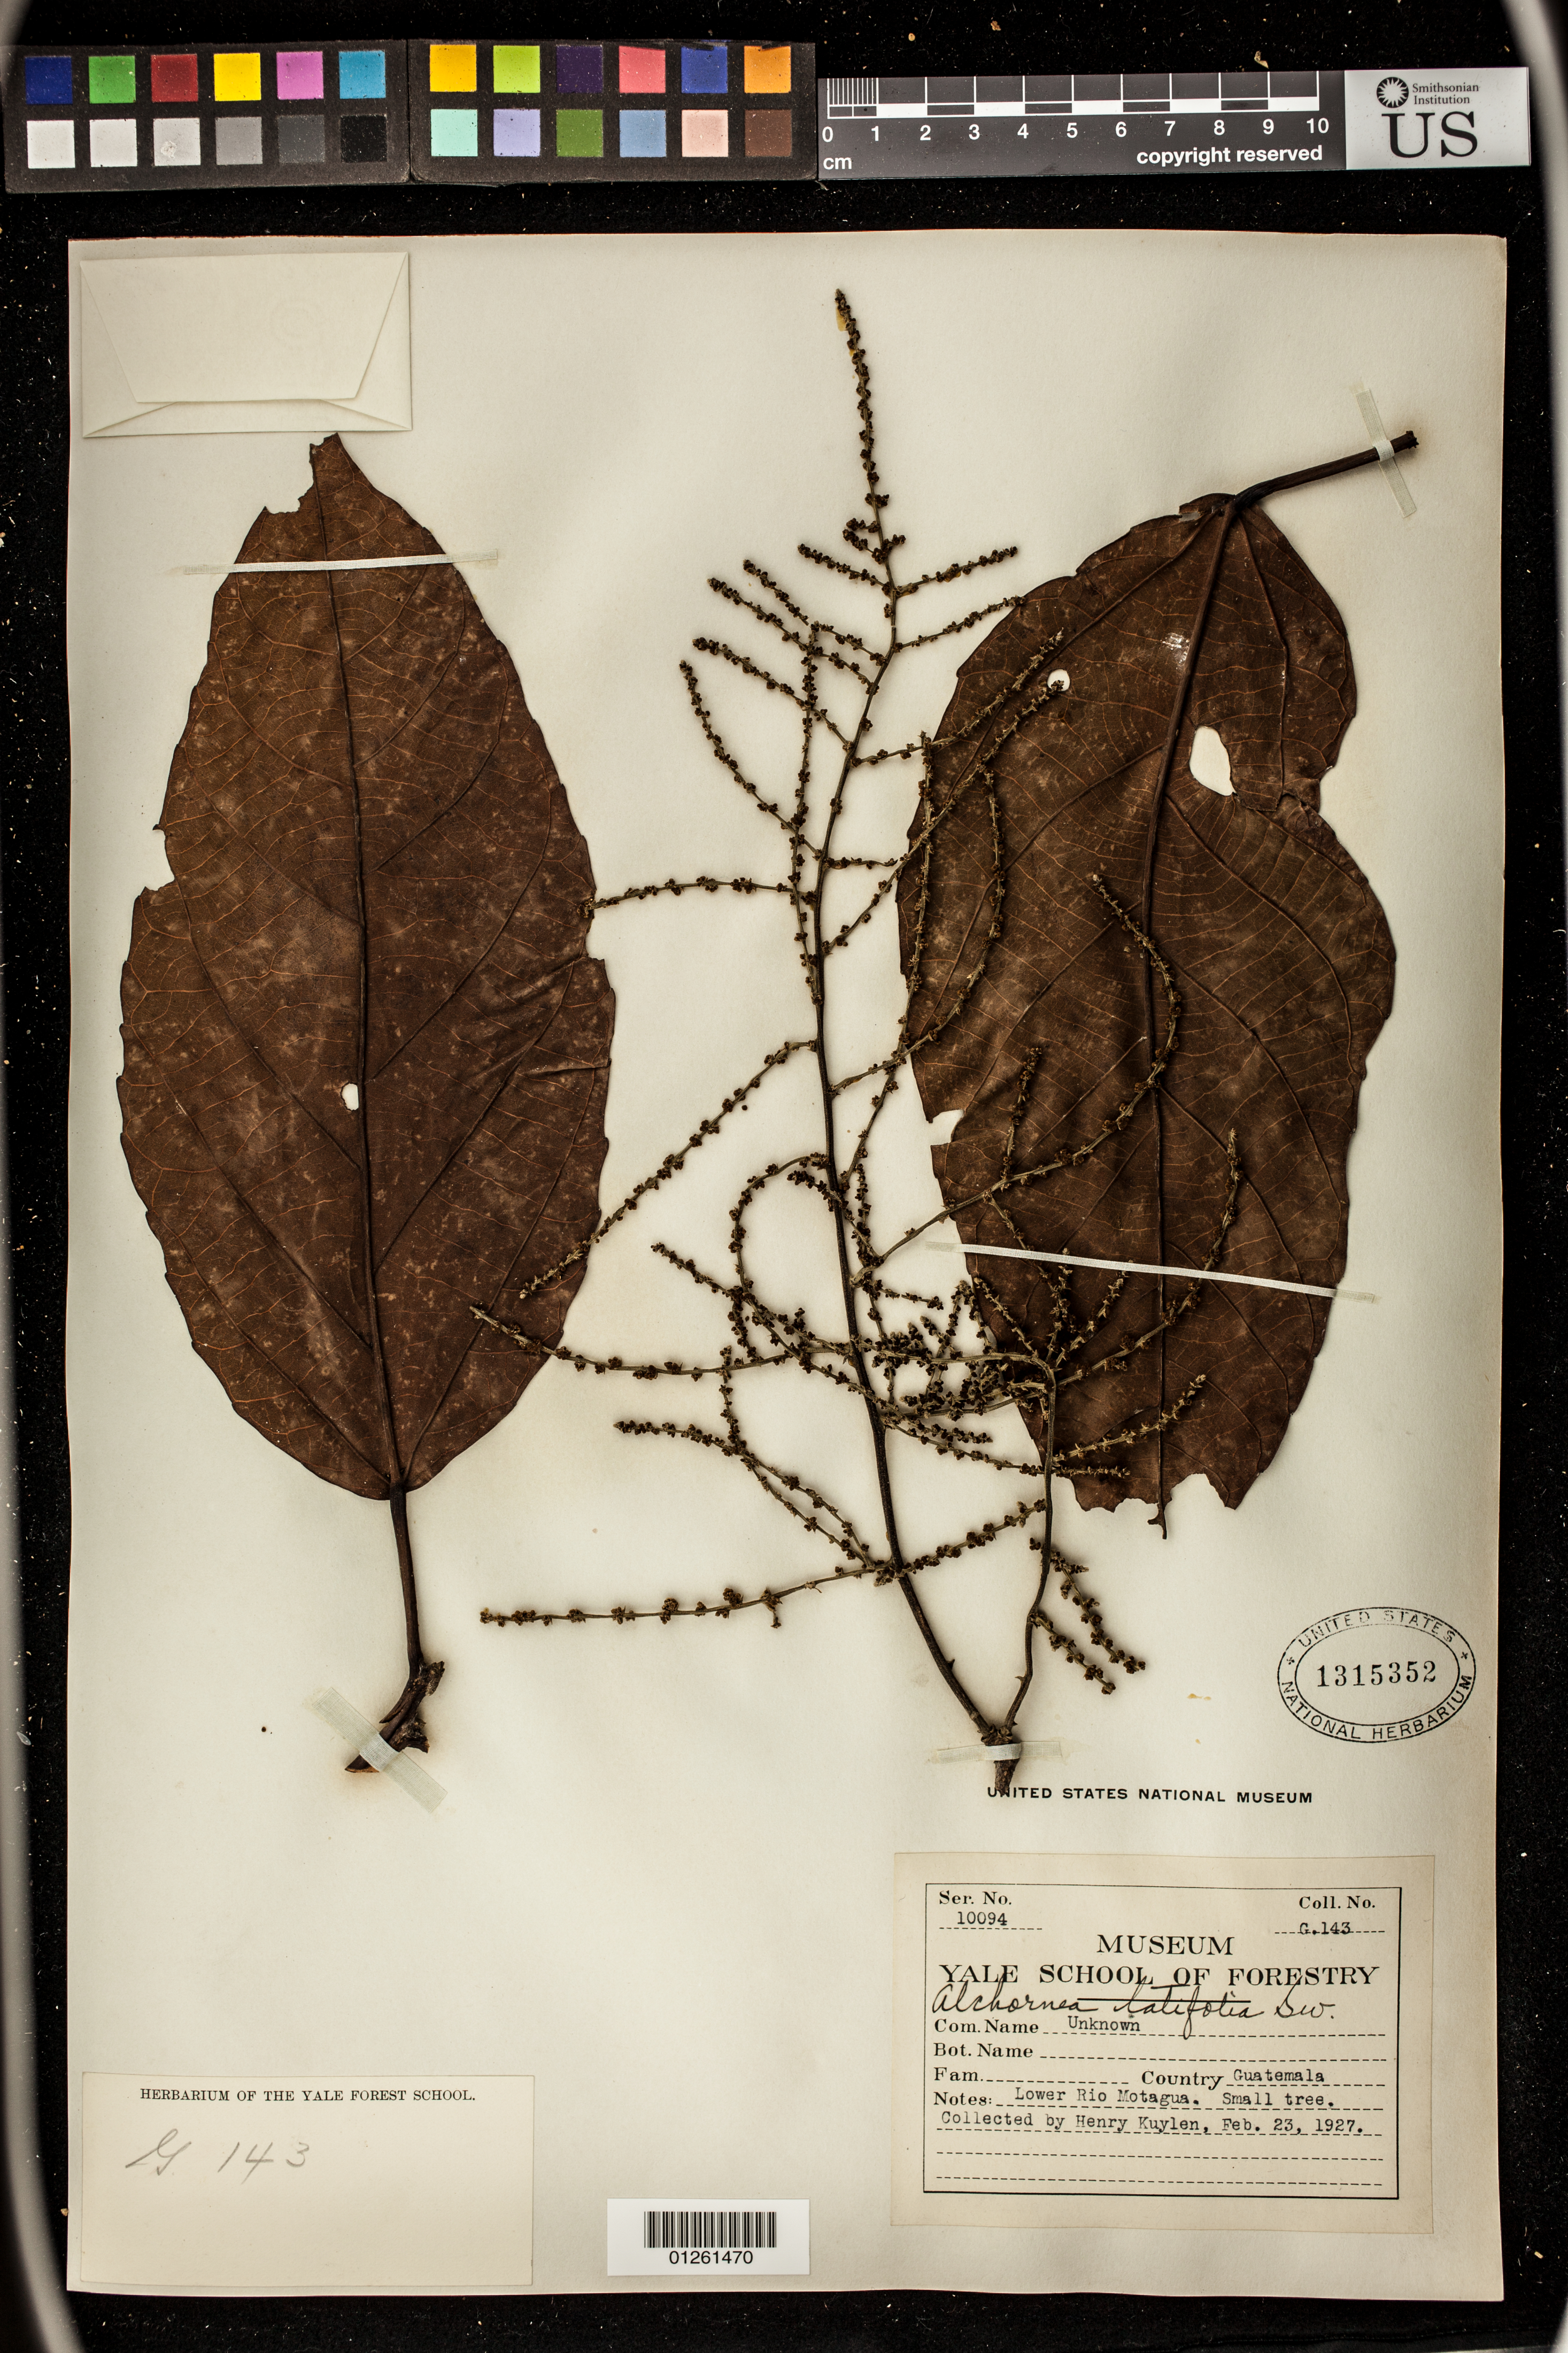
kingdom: Plantae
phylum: Tracheophyta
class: Magnoliopsida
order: Malpighiales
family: Euphorbiaceae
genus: Alchornea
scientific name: Alchornea latifolia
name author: Sw.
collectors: H. Kuylen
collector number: G. 143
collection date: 1927-02-23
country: Guatemala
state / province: Izabal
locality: Lower Rio Motagua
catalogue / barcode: US 1315352